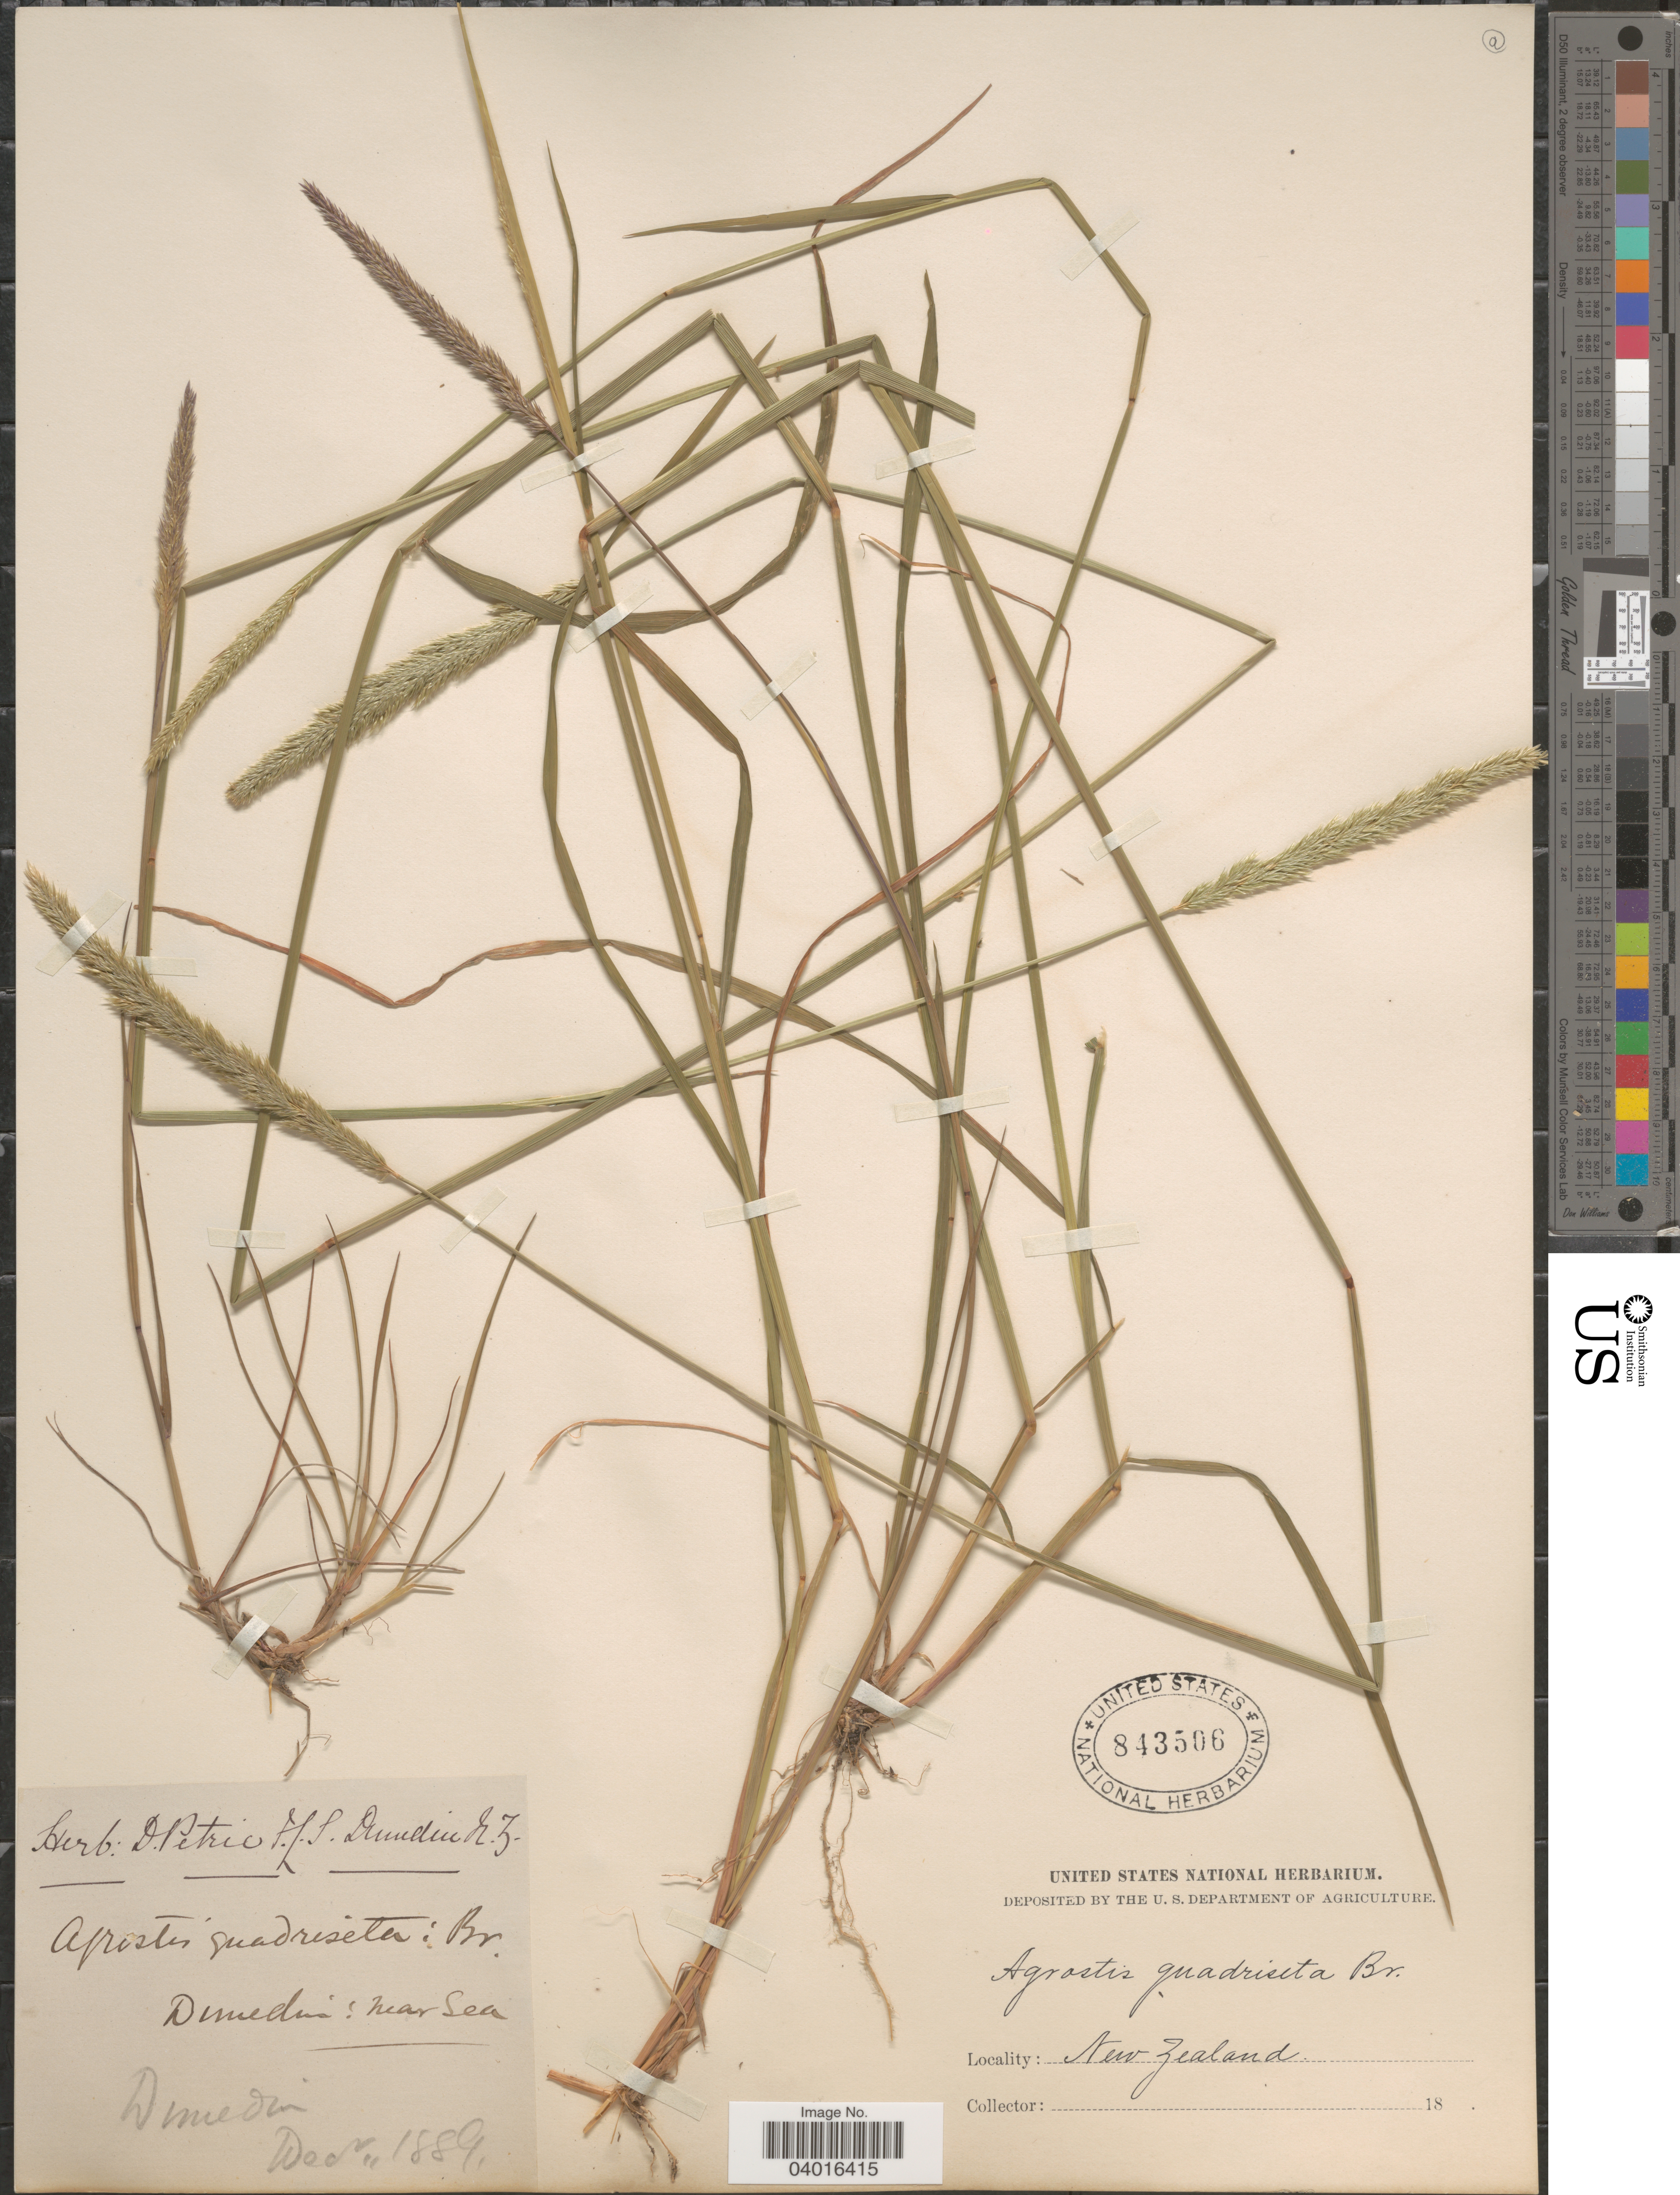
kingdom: Plantae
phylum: Tracheophyta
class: Liliopsida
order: Poales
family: Poaceae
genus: Pentapogon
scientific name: Pentapogon quadrisetus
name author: (Labill.) P.M. Peterson et al.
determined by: Wagner, W. L., (BOT), Smithsonian Institution - National Museum of Natural History (UNITED STATES)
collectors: Ex Herb. D. Petrie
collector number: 3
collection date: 1889-12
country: New Zealand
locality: Dunedin: near sea.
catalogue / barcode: US 843506